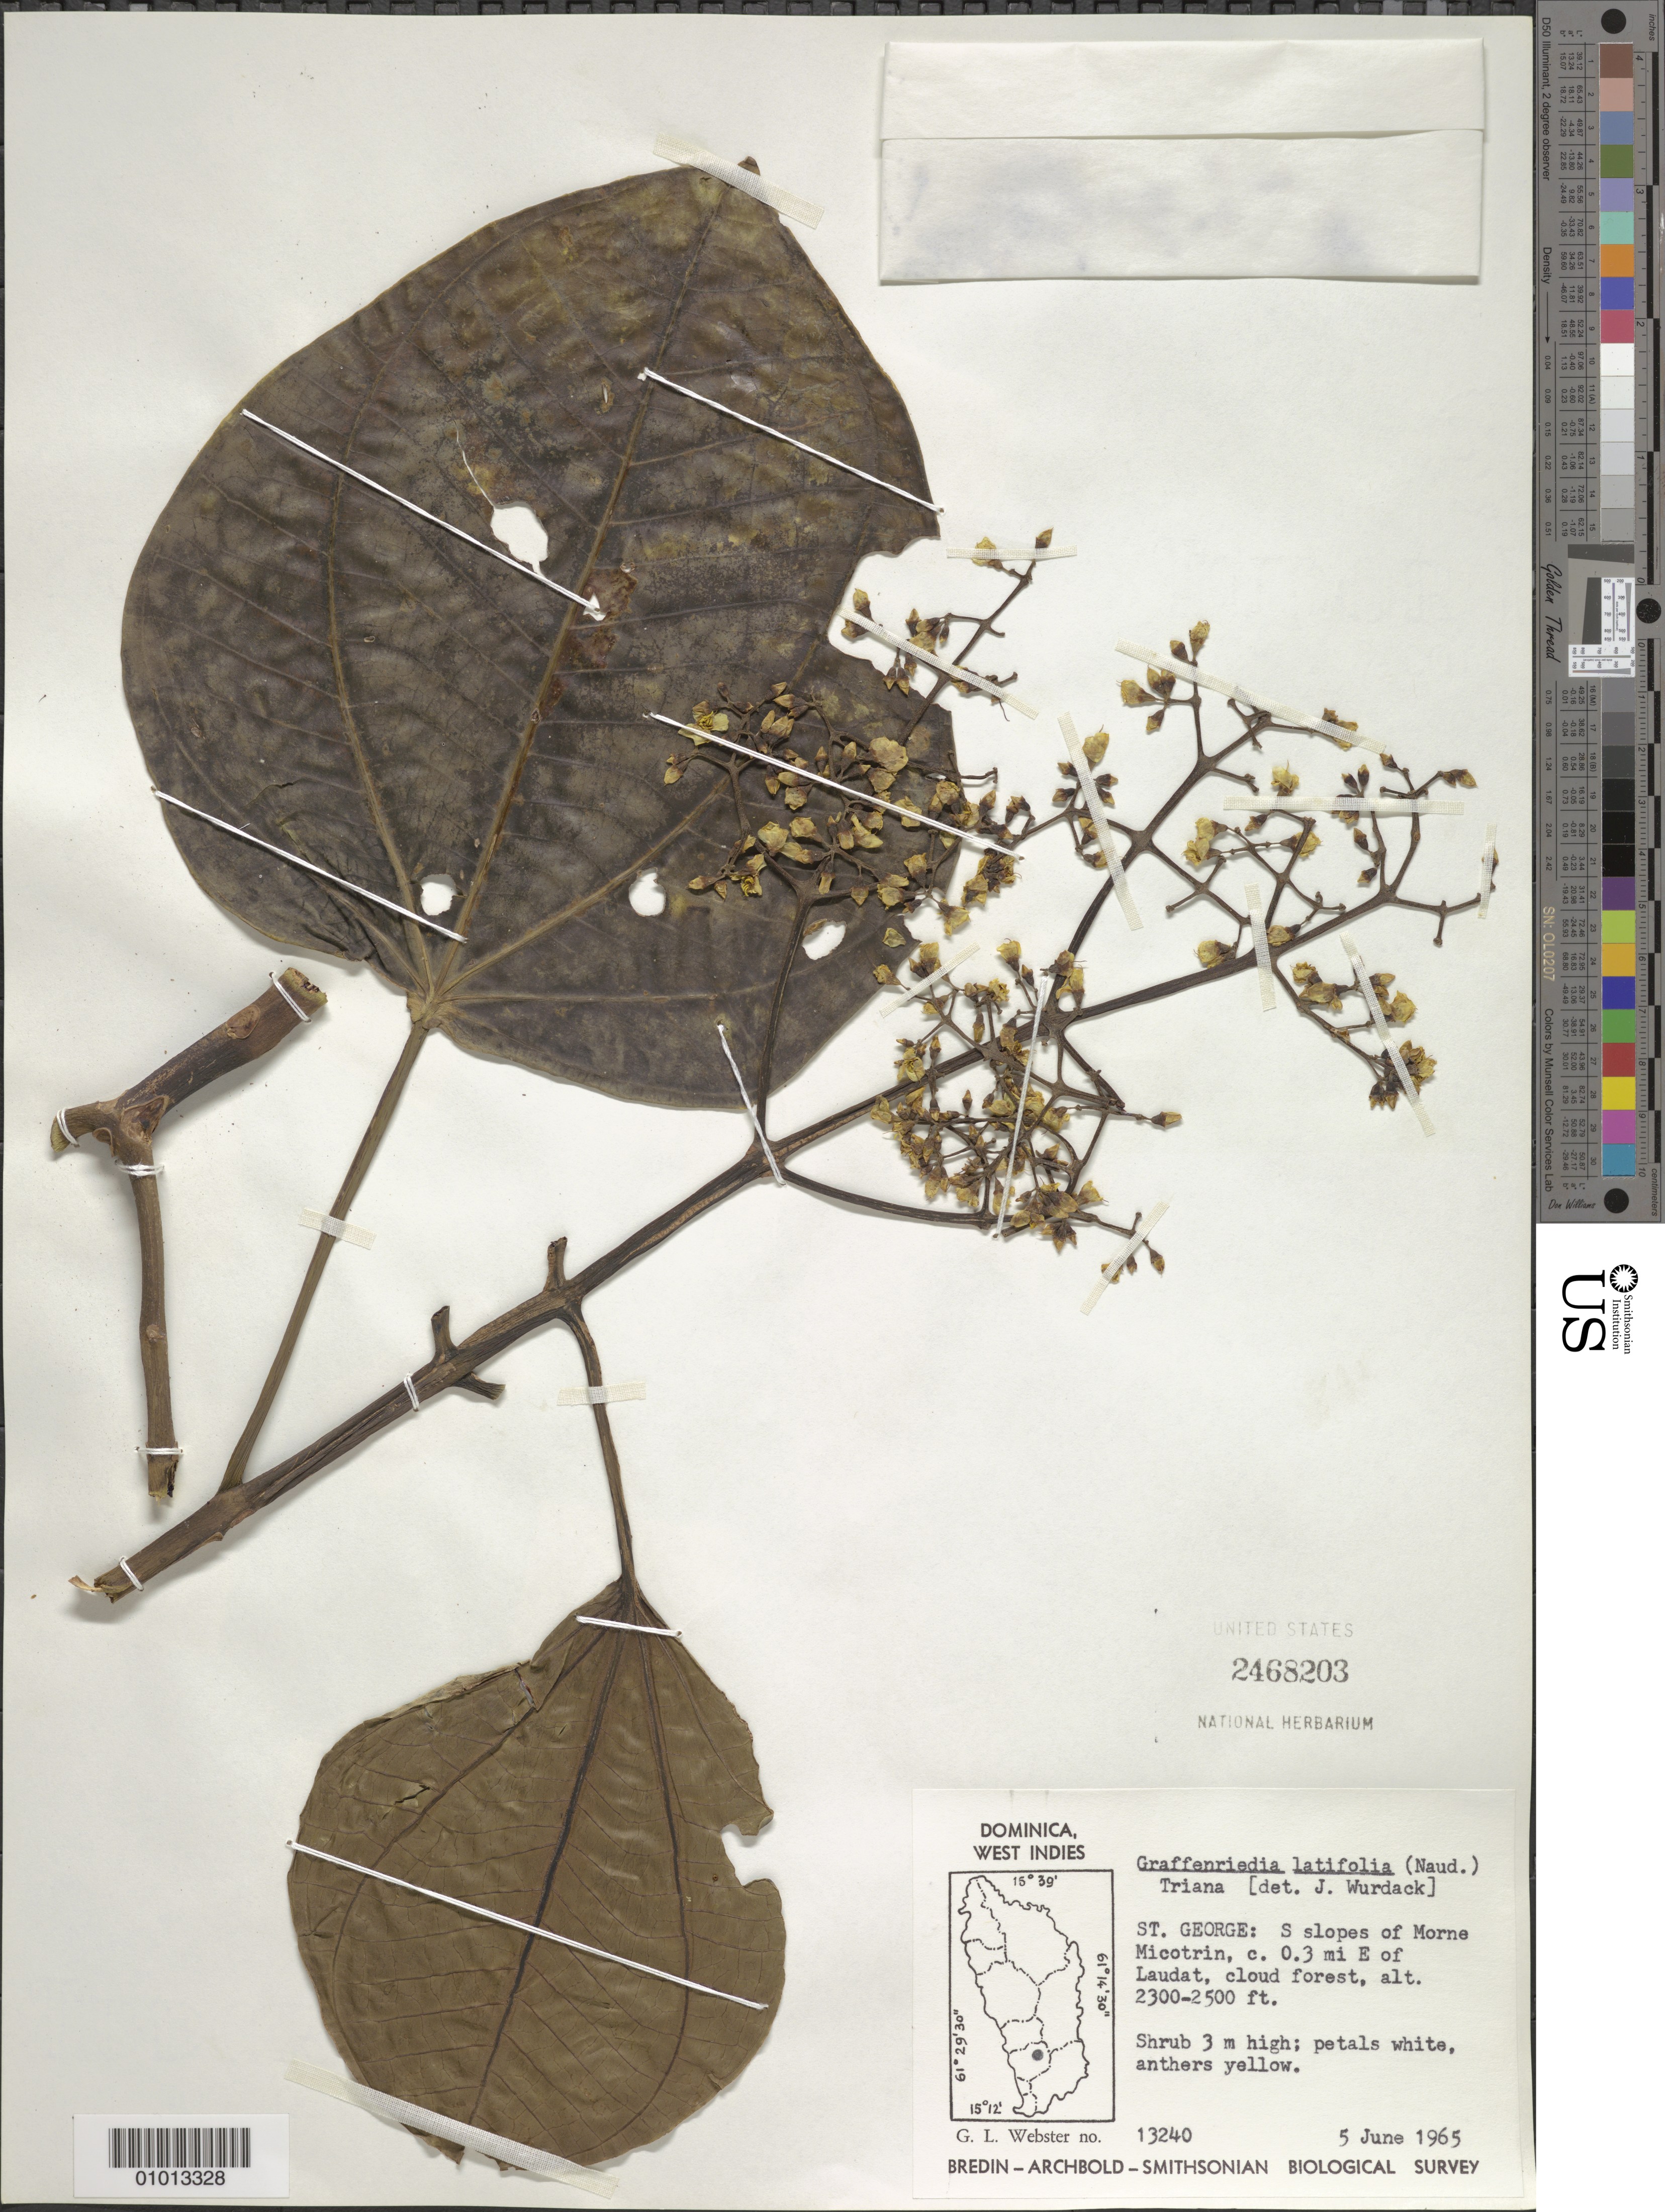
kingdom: Plantae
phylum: Tracheophyta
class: Magnoliopsida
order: Myrtales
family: Melastomataceae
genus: Graffenrieda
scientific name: Graffenrieda latifolia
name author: (Naudin) Triana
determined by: Wurdack, John J., (US), US (UNITED STATES)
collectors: G. L. Webster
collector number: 13240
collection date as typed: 05 Jun 1965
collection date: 1965-06-05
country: Dominica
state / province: St. George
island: Dominica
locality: S slopes of Morne Micotrin, about 0.3 miles E of Laudat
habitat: Cloud forest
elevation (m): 701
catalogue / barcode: US 2468203